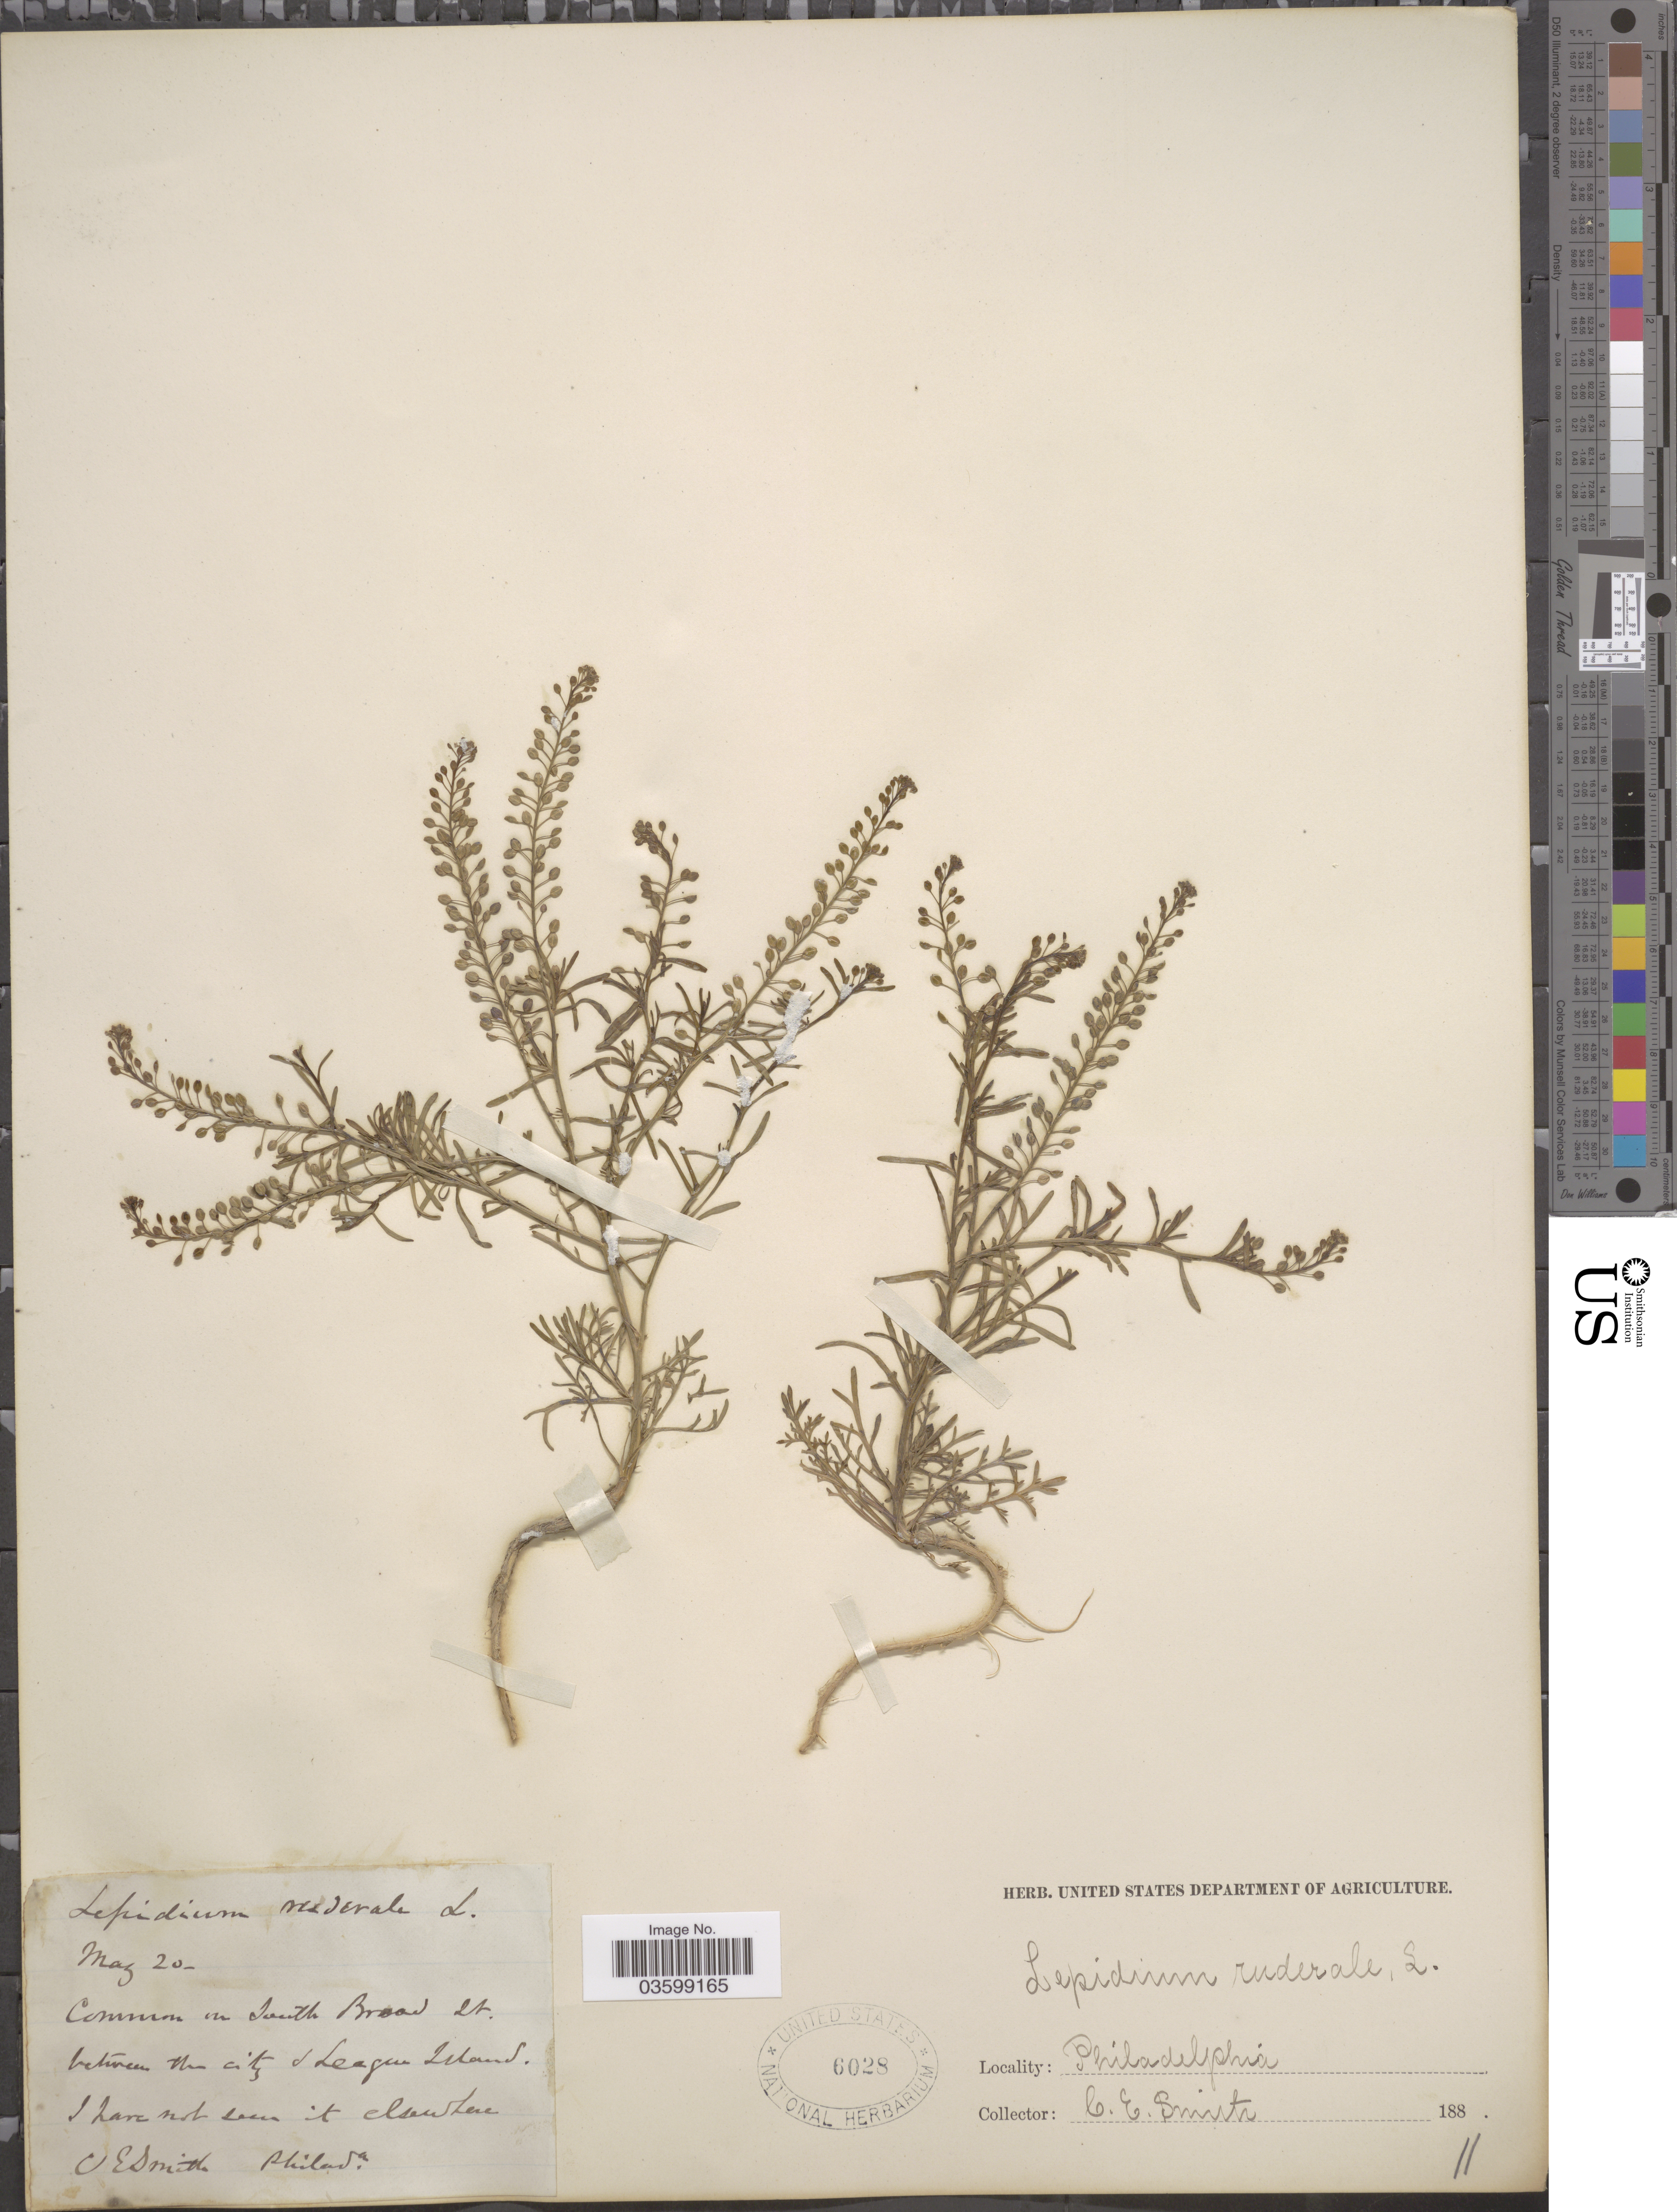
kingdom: Plantae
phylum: Tracheophyta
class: Magnoliopsida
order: Brassicales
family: Brassicaceae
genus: Lepidium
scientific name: Lepidium ruderale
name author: Burm. f.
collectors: C. E. Smith Jr.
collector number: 11?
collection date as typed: May 20 188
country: United States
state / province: Pennsylvania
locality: Common on South Broad st. between the city & League Island. Philadelphia.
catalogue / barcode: US 6028